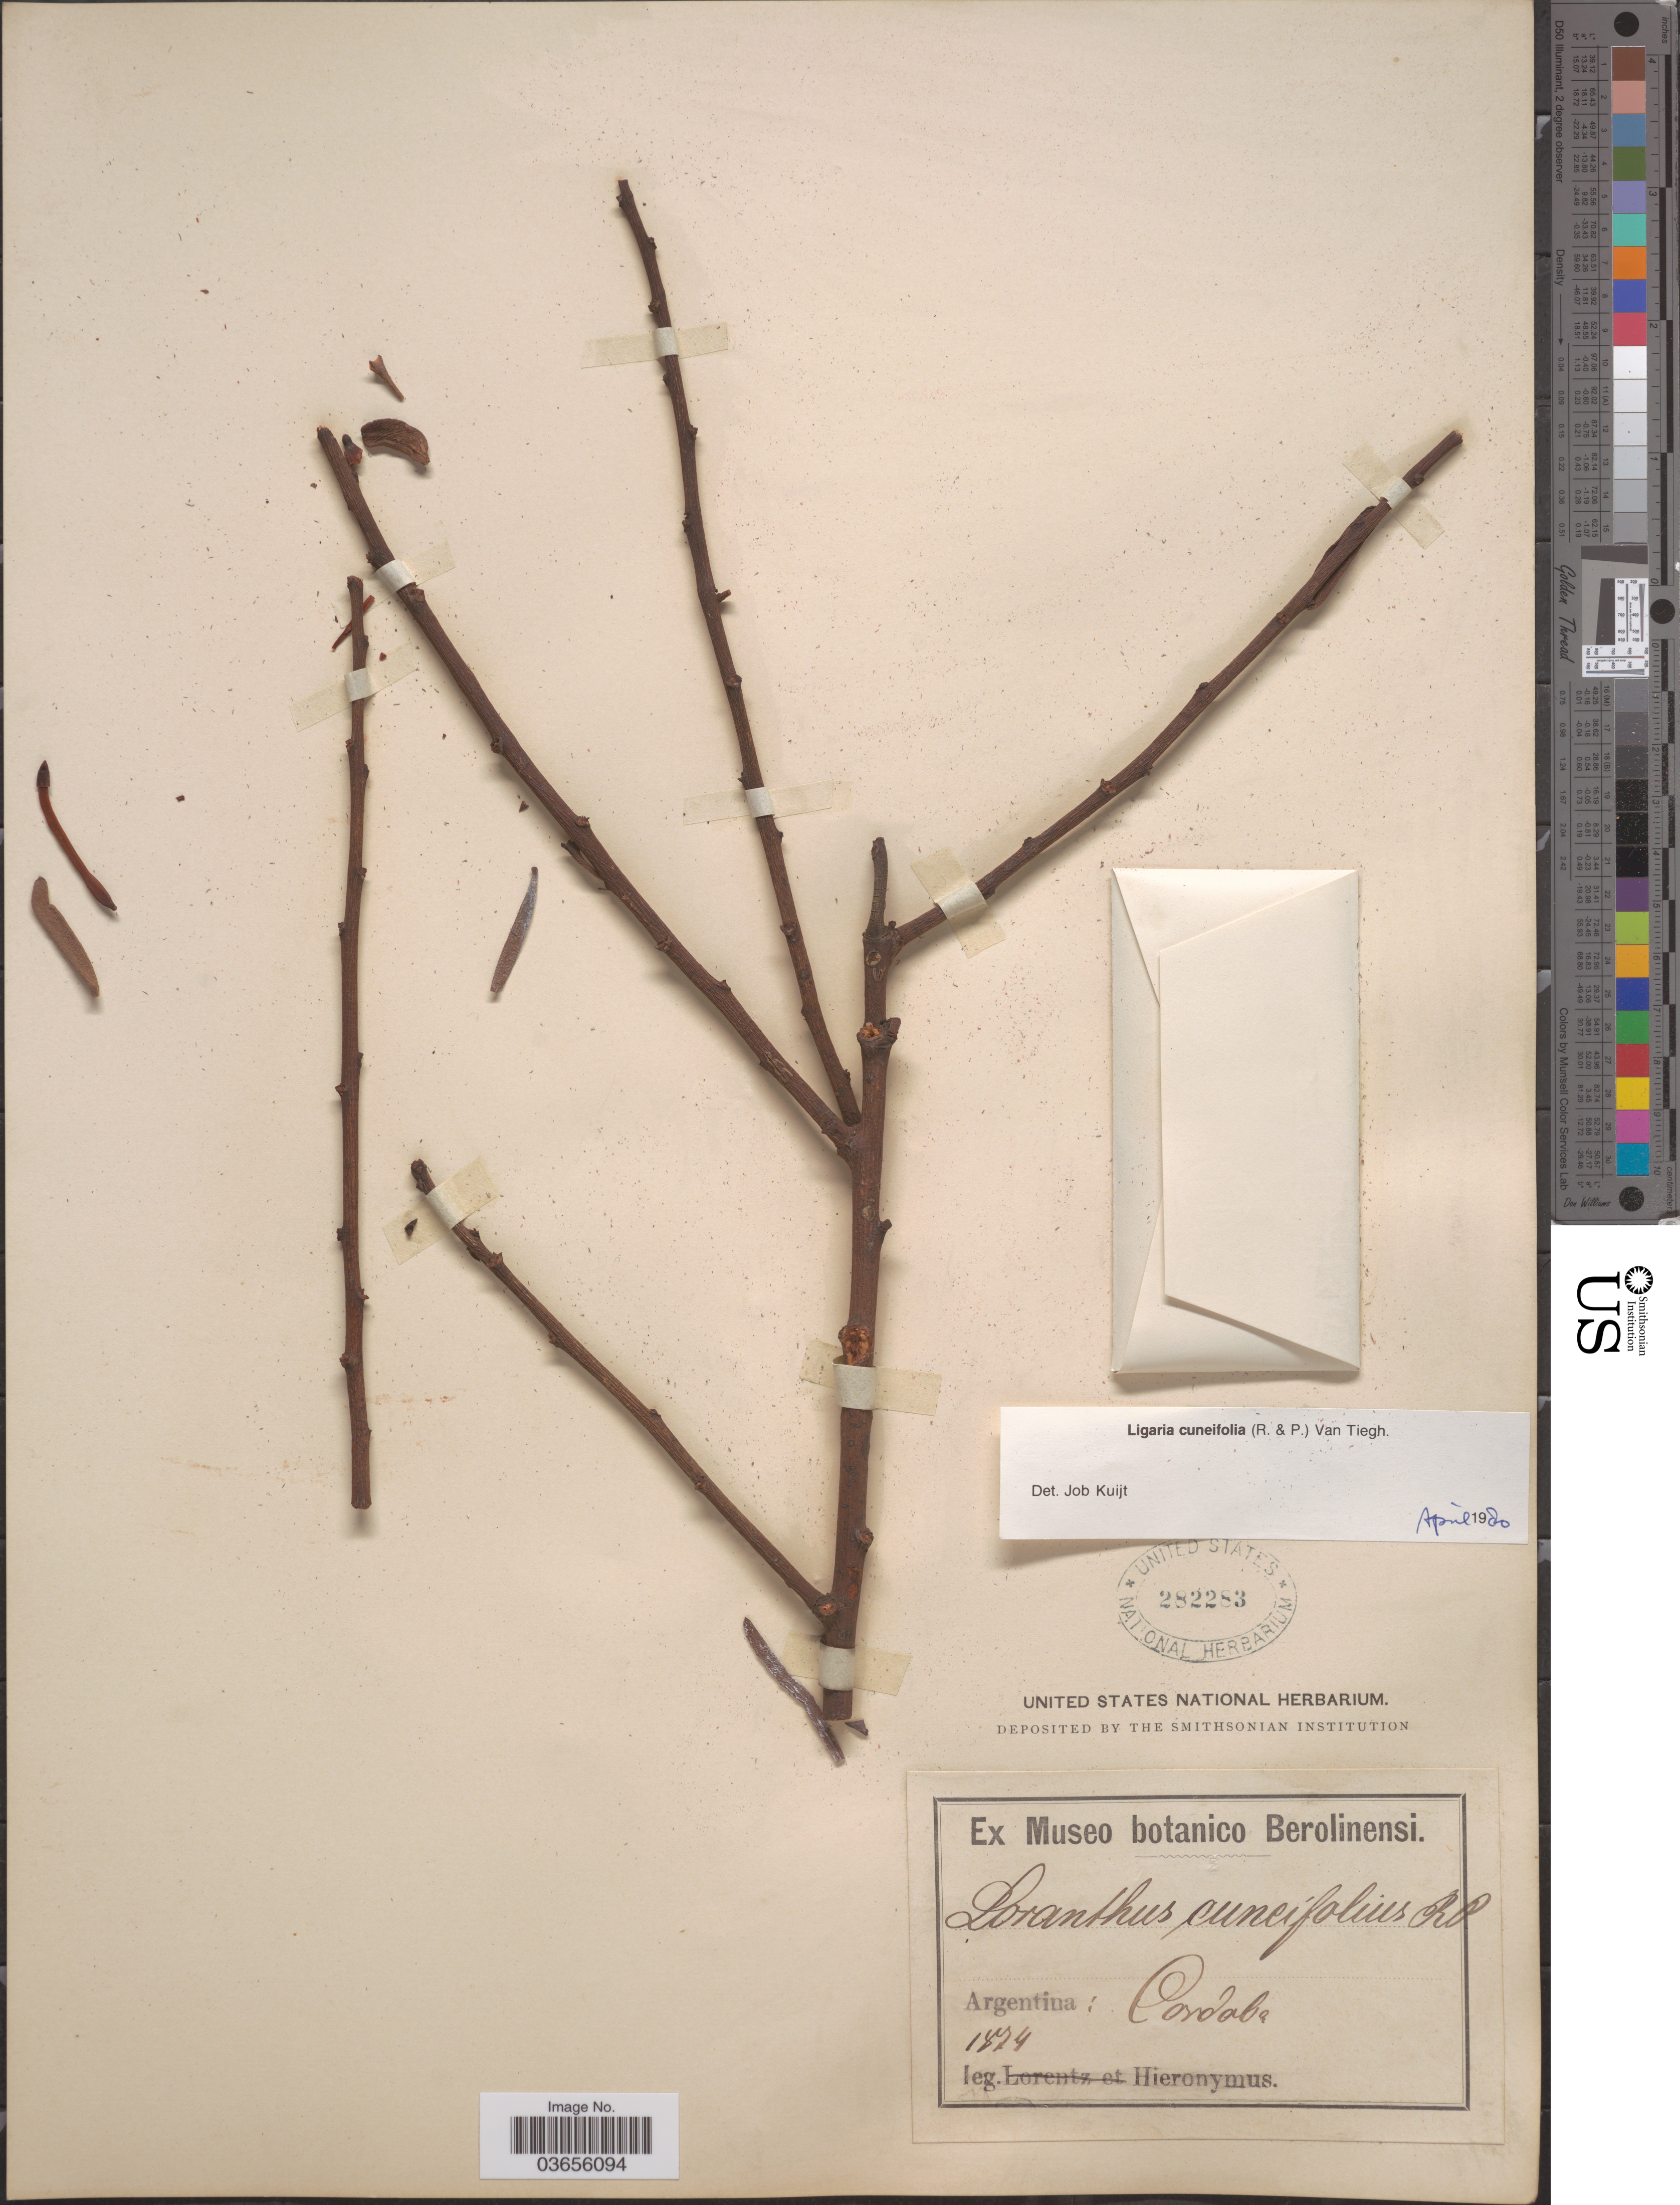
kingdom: Plantae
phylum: Tracheophyta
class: Magnoliopsida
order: Santalales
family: Loranthaceae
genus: Ligaria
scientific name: Ligaria cuneifolia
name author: (Ruiz & Pav.) Tiegh.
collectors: -. Hieronymus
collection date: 1874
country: Argentina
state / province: Cordoba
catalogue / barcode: US 282283